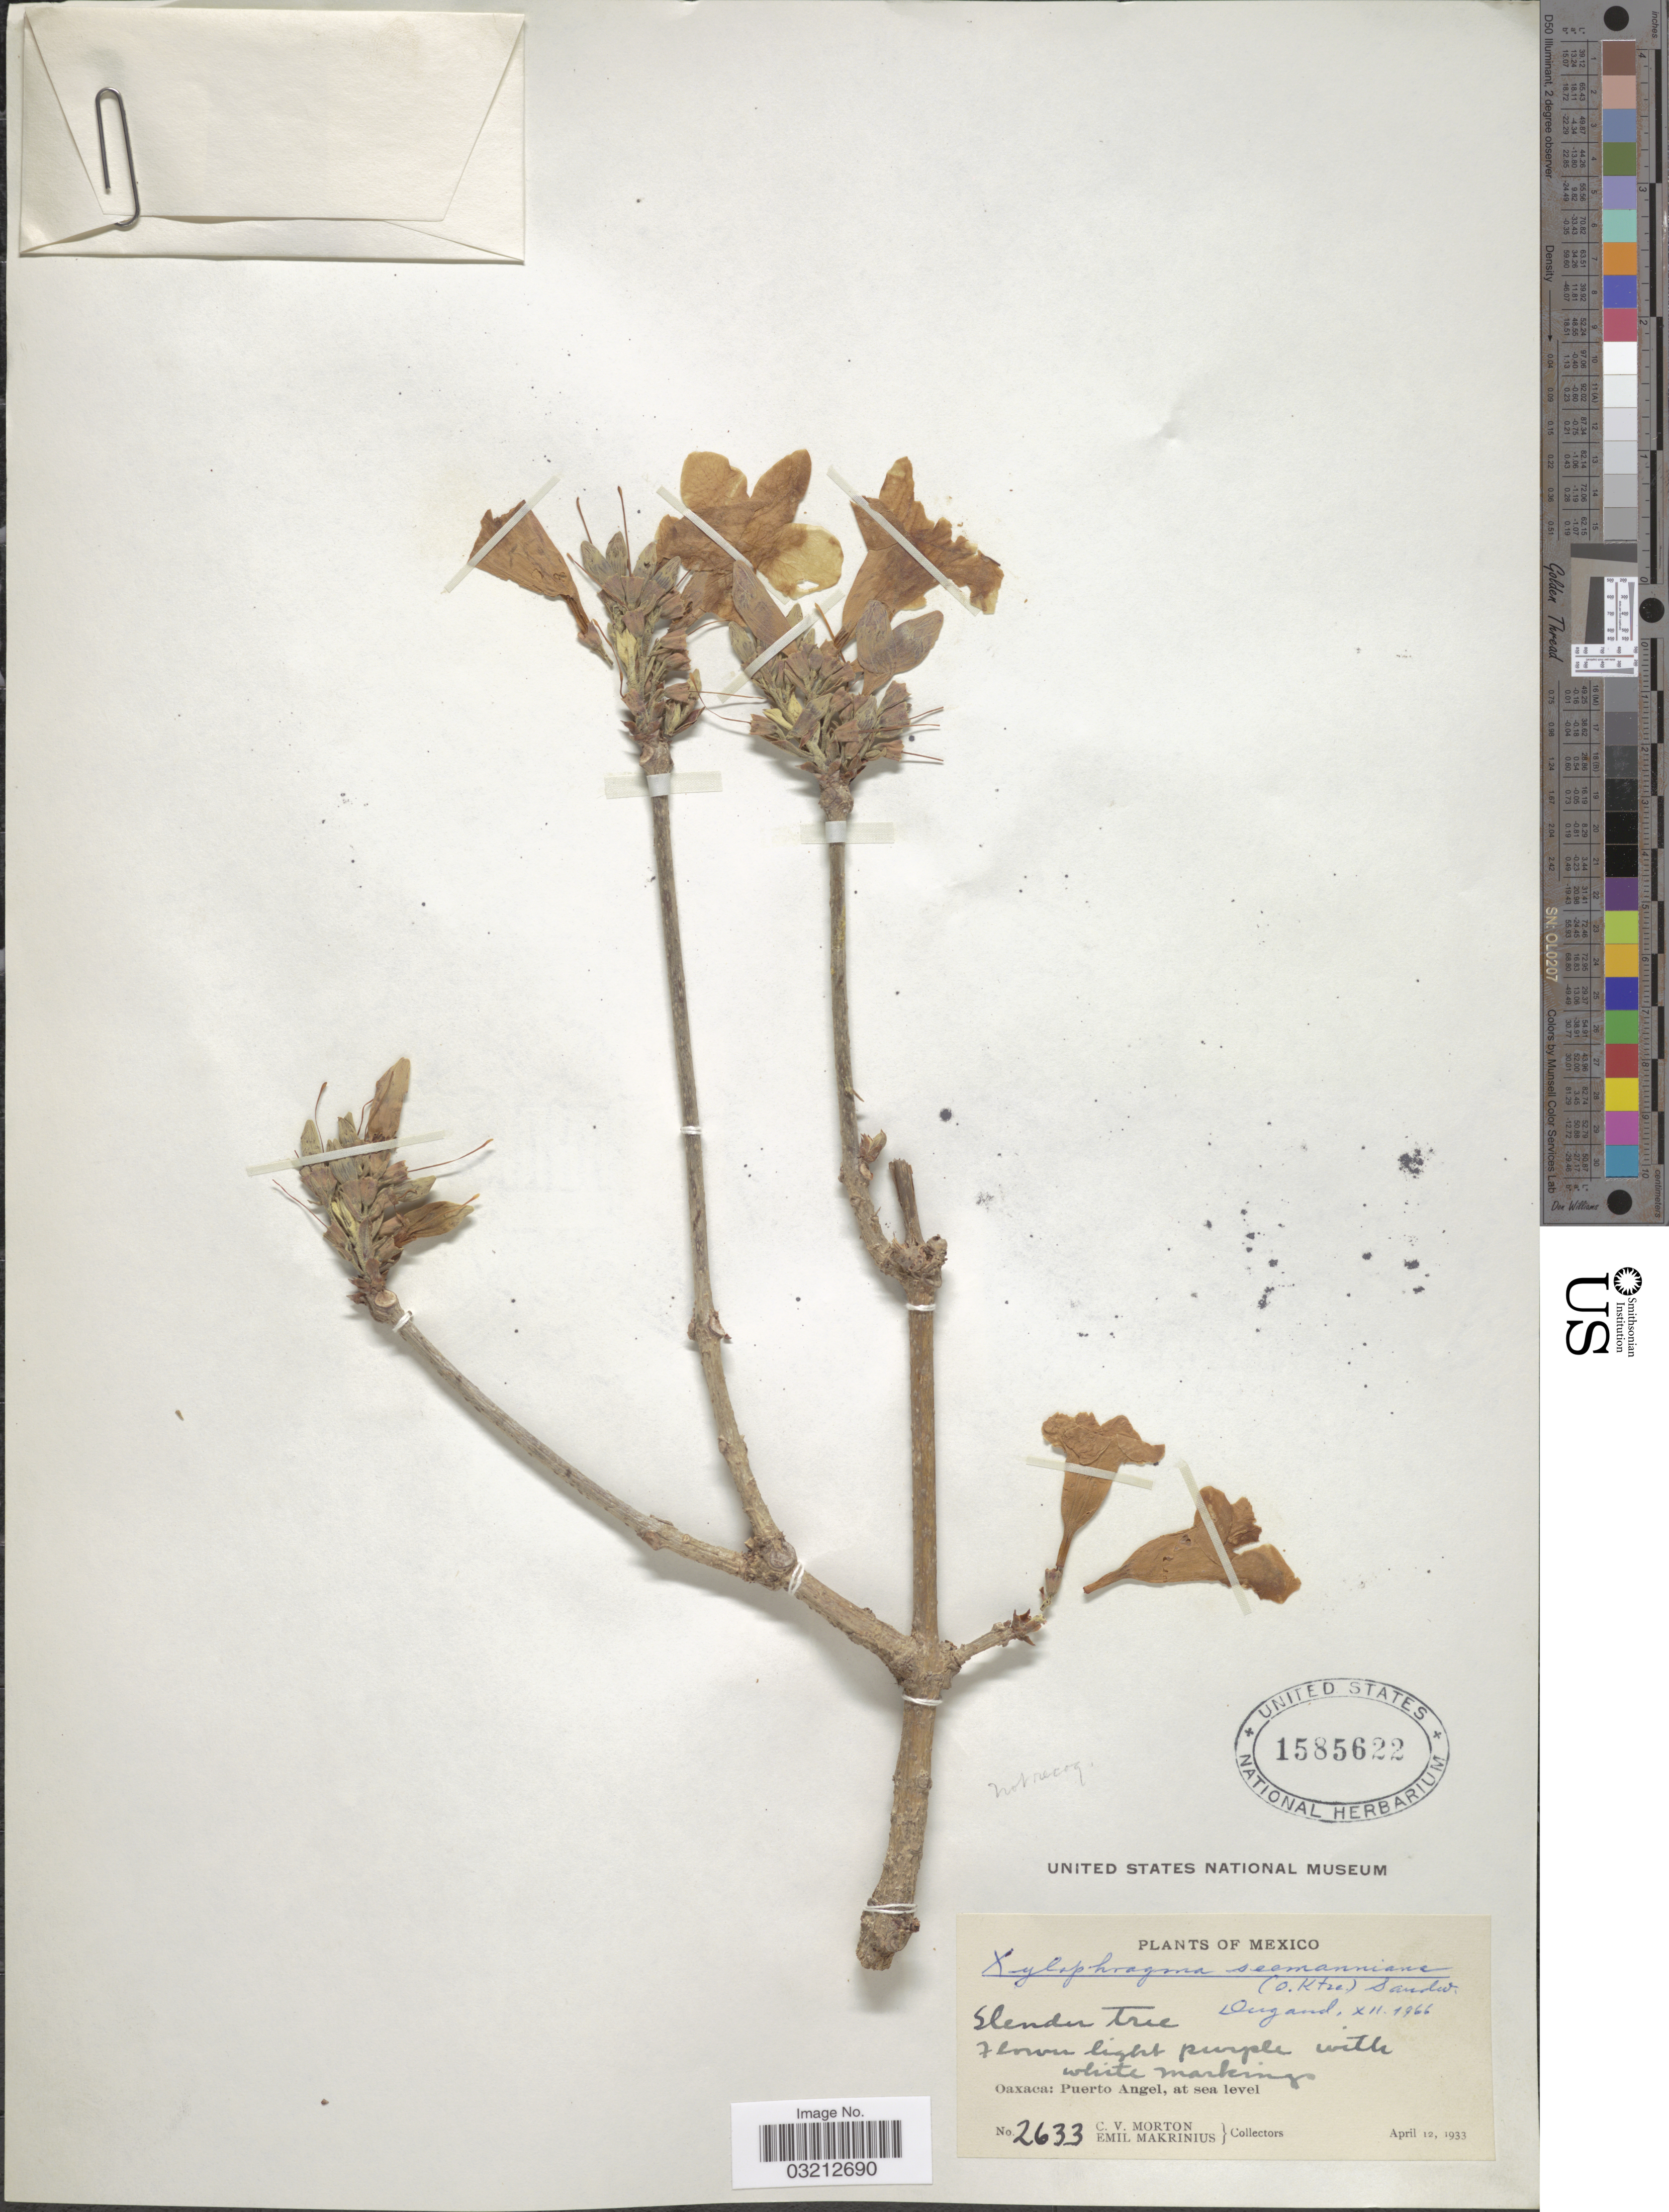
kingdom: Plantae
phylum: Tracheophyta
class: Magnoliopsida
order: Lamiales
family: Bignoniaceae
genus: Xylophragma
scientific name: Xylophragma seemannianum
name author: (Kuntze) Sandwith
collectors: C. V. Morton & E. Makrinius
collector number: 2633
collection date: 1933-04-12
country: Mexico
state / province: Oaxaca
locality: Puerto Angel.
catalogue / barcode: US 1585622